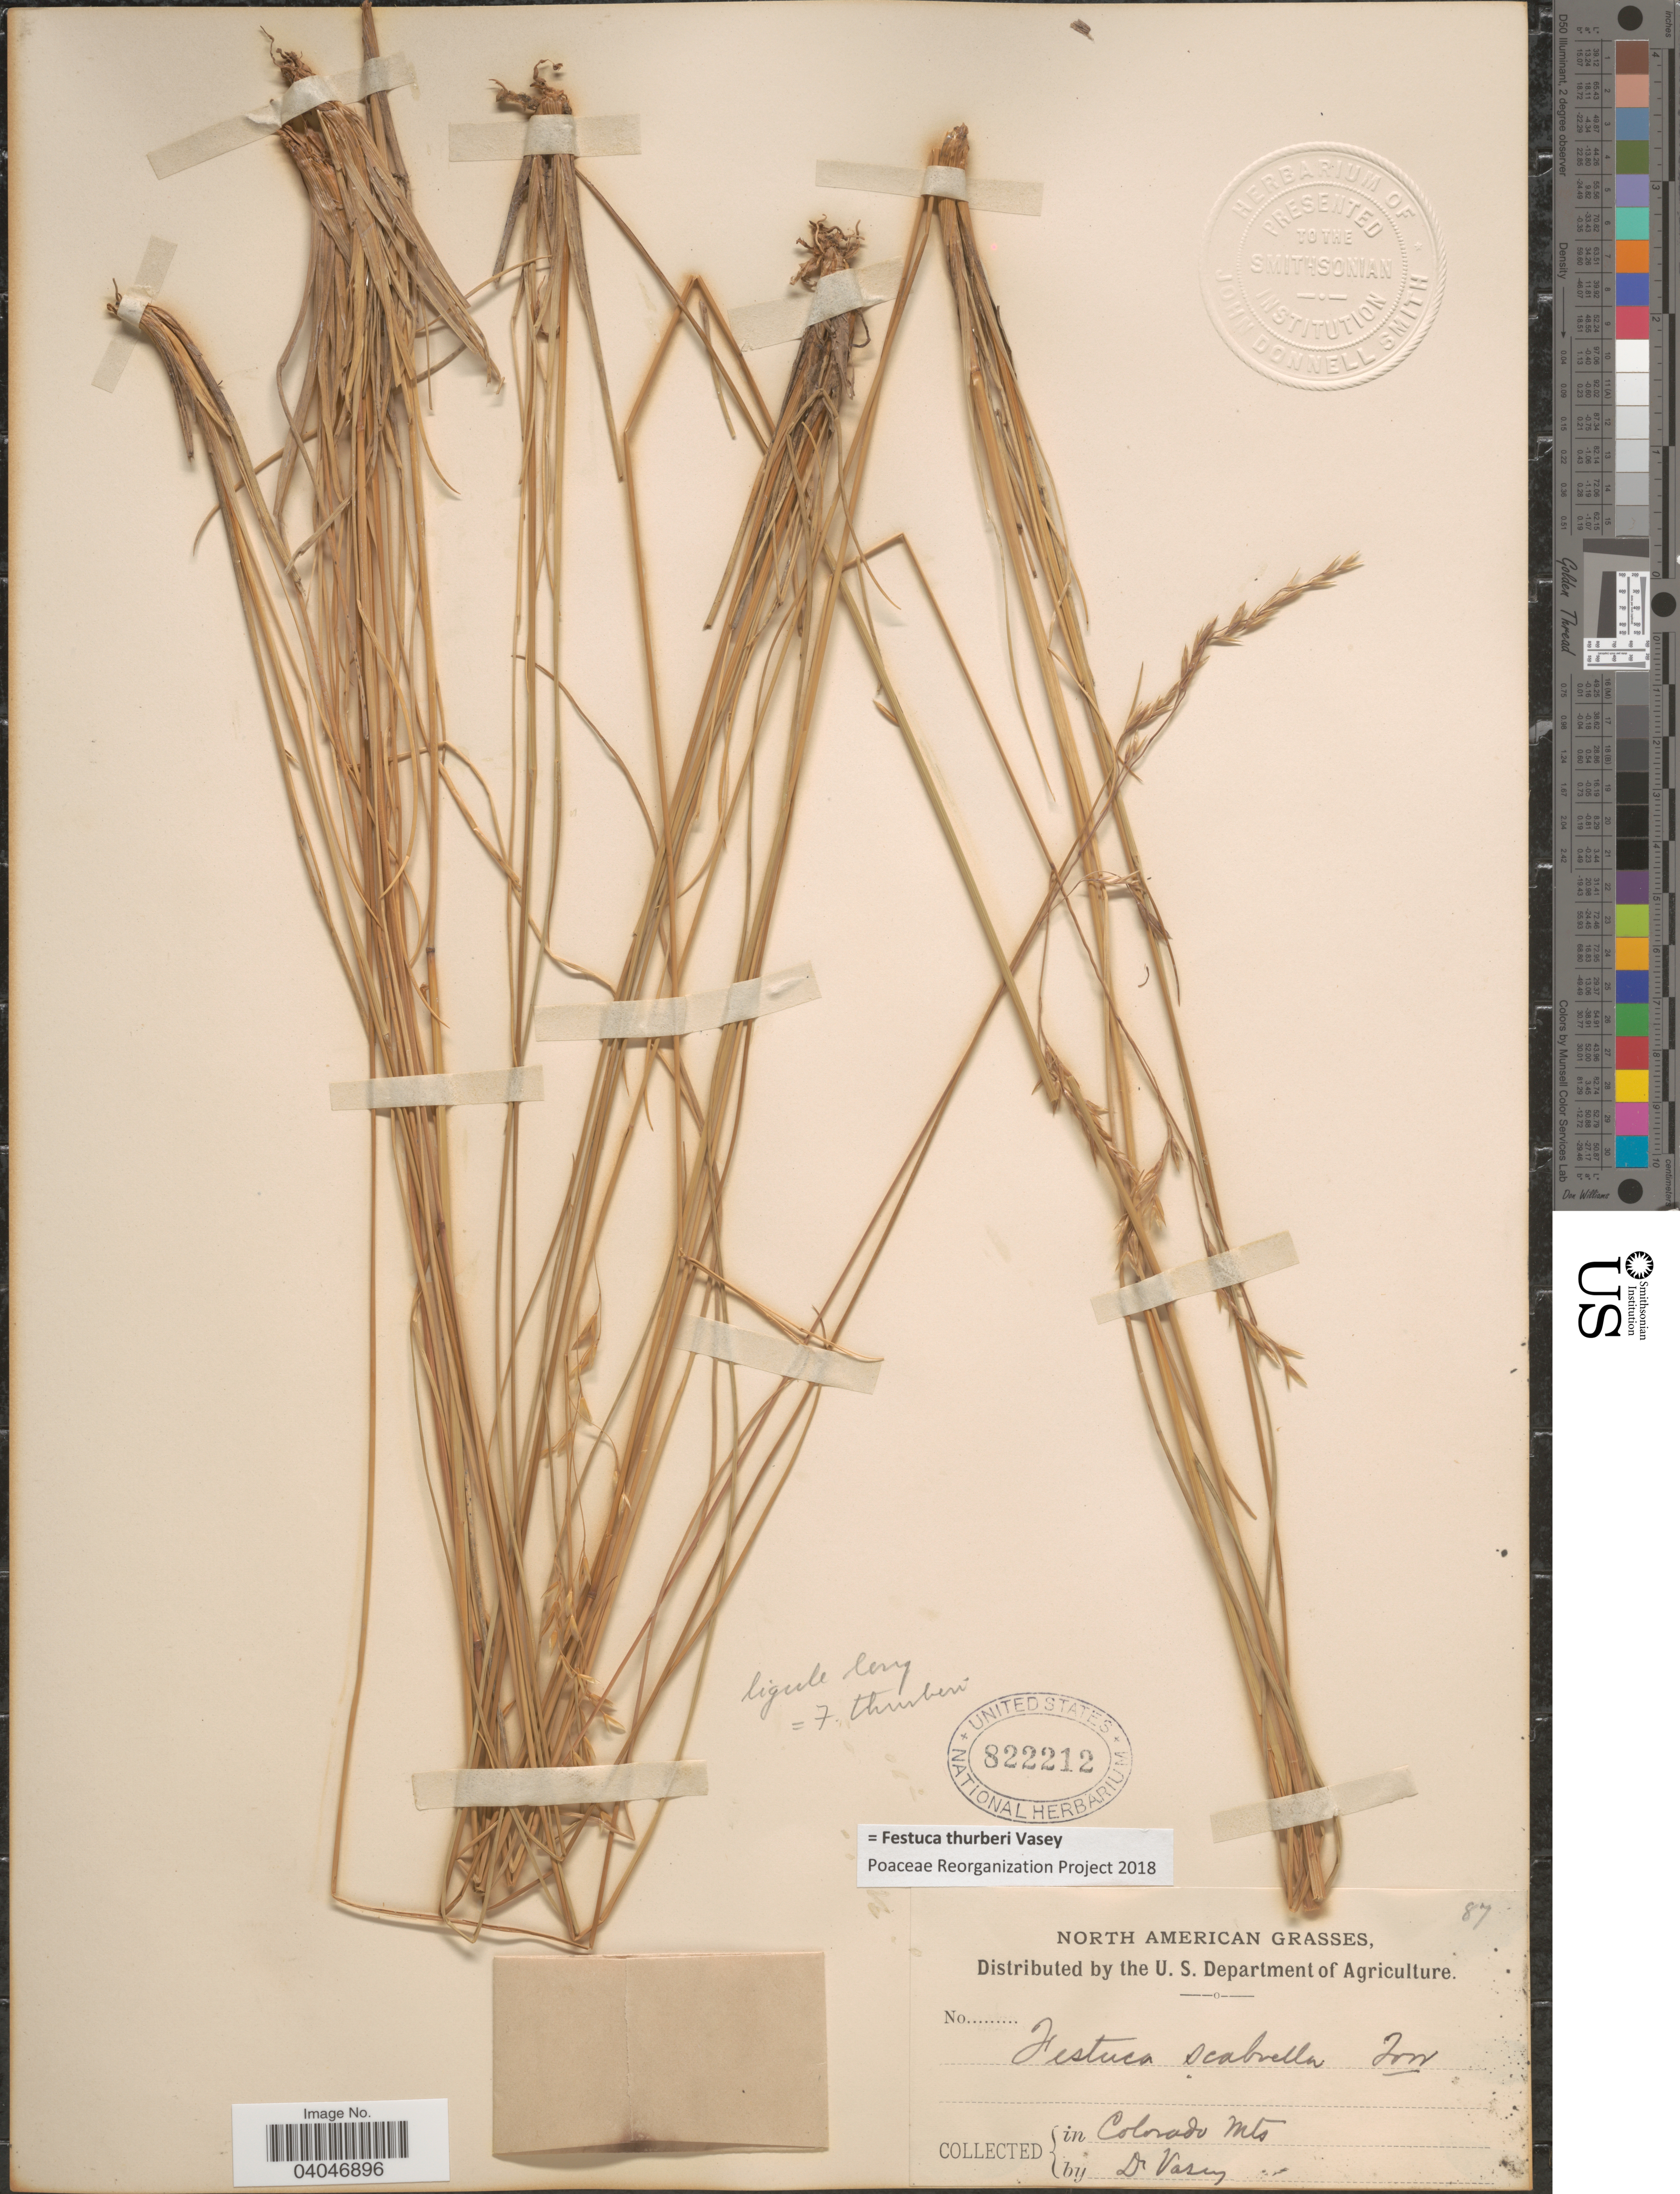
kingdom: Plantae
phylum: Tracheophyta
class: Liliopsida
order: Poales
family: Poaceae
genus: Festuca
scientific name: Festuca thurberi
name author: Vasey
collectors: Vasey, --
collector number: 87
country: United States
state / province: Colorado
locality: Colorado Mts.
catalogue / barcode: US 822212